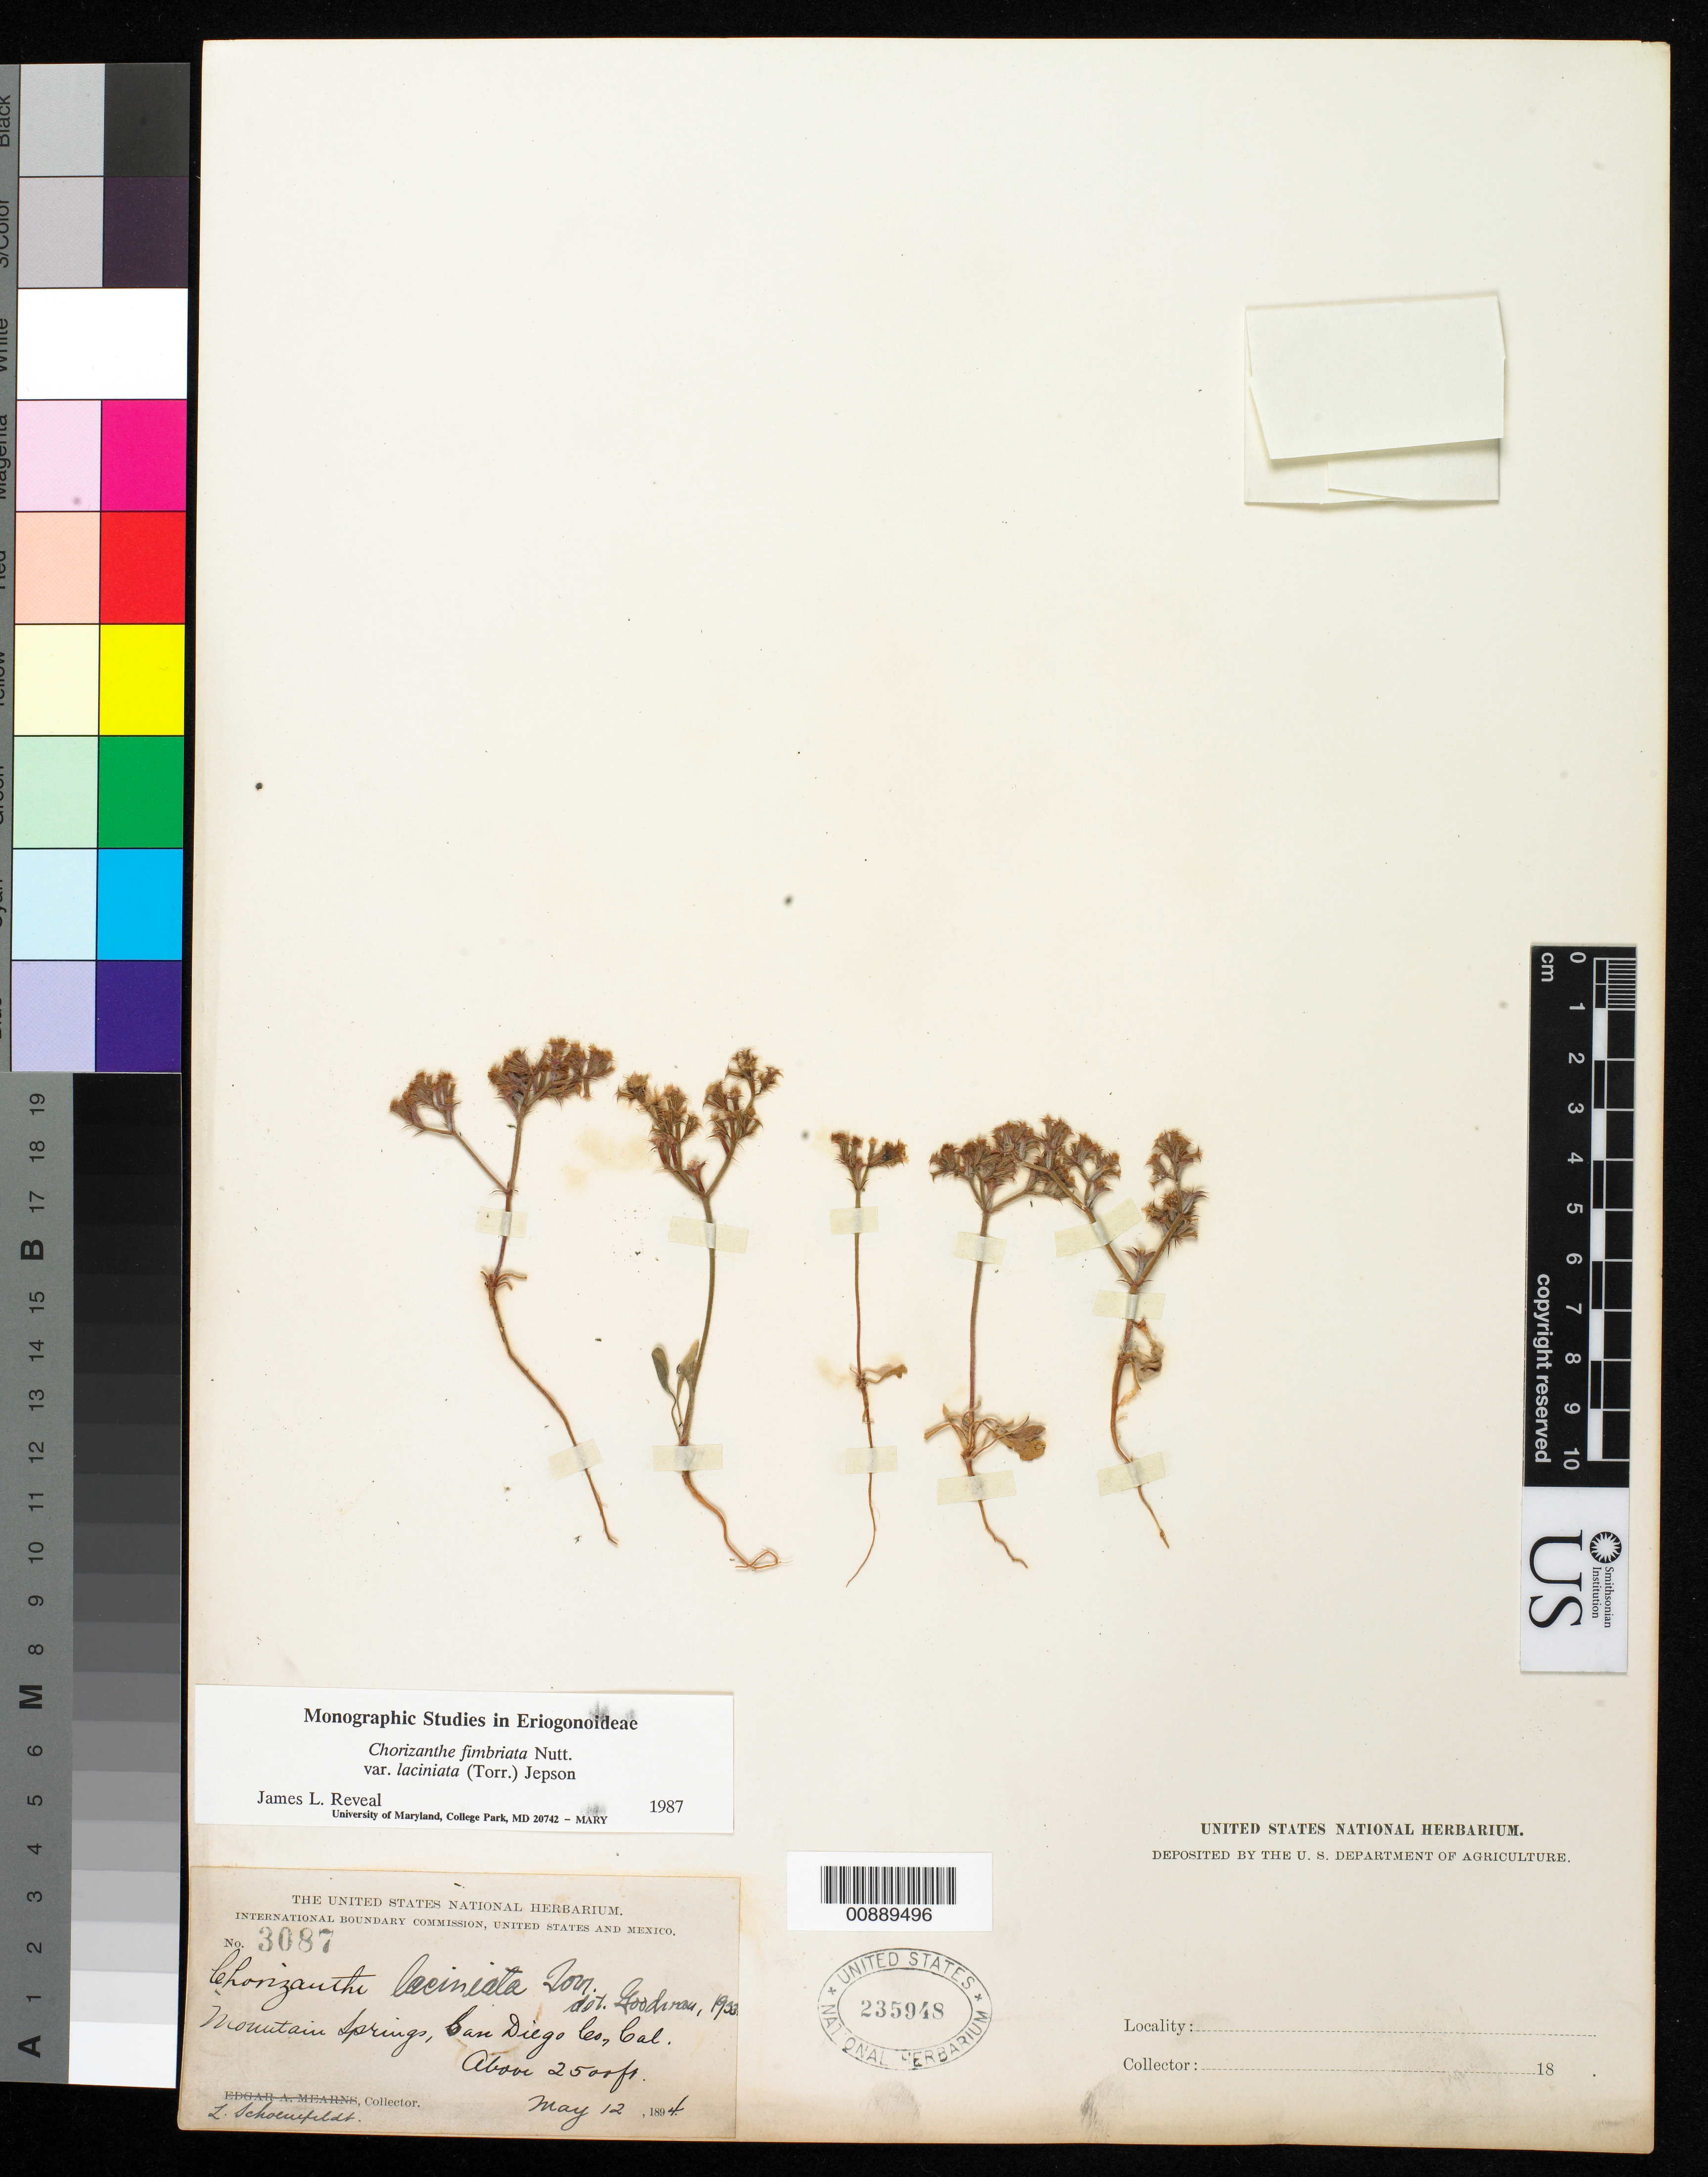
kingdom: Plantae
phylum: Tracheophyta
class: Magnoliopsida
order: Caryophyllales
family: Polygonaceae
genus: Chorizanthe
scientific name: Chorizanthe fimbriata var. laciniata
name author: Nutt.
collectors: L. Schoenfeldt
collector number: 3087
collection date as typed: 12 May 1894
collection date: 1894-05-12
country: United States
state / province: California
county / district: San Diego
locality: Mountain Springs, San Diego County, California.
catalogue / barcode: US 235948